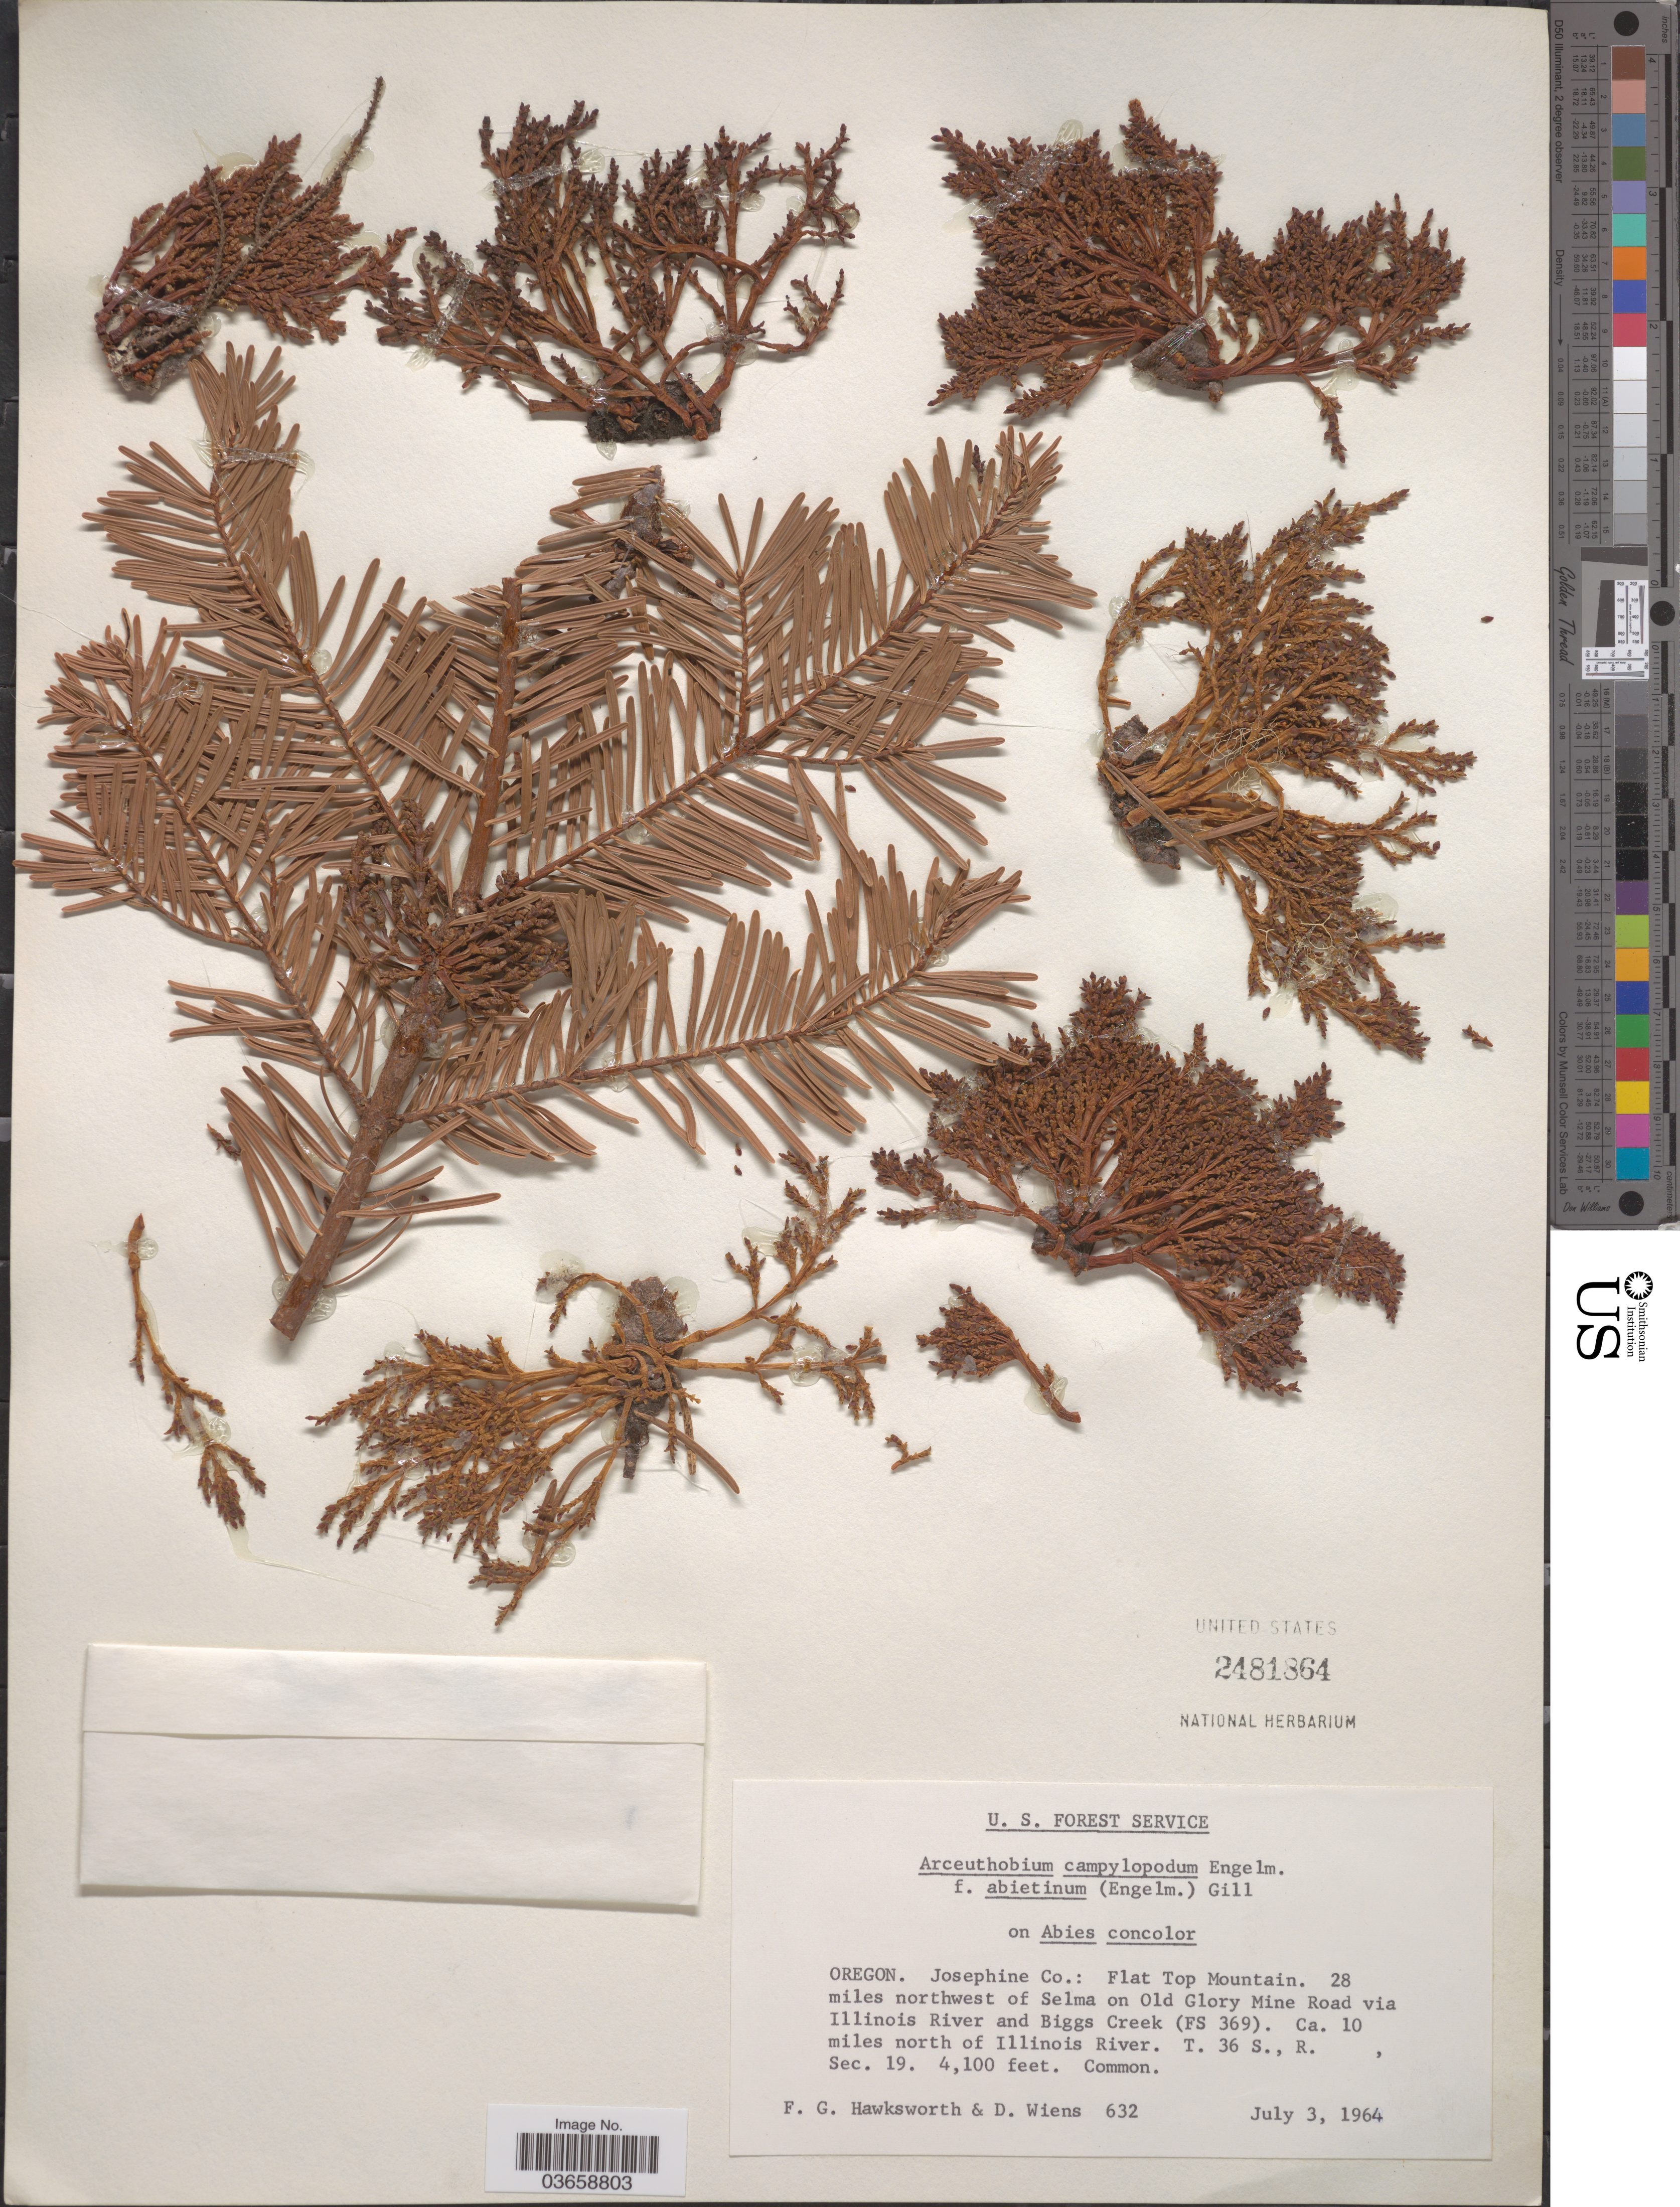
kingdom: Plantae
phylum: Tracheophyta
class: Magnoliopsida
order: Santalales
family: Viscaceae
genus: Arceuthobium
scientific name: Arceuthobium campylopodum f. abietinum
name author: (Engelm.) L.S. Gill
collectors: F. G. Hawksworth & D. Wiens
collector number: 632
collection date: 1964-07-03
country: United States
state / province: Oregon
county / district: Josephine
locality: Josephine Co.: Flat Top Mountain. 28 miles northwest of Selma on Old Glory Mine Road via Illinois River and Biggs Creek (FS 369). Ca. 10 miles north of Illinois River. T. 36 S., R. , Sec. 19.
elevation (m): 1250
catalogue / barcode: US 2481864